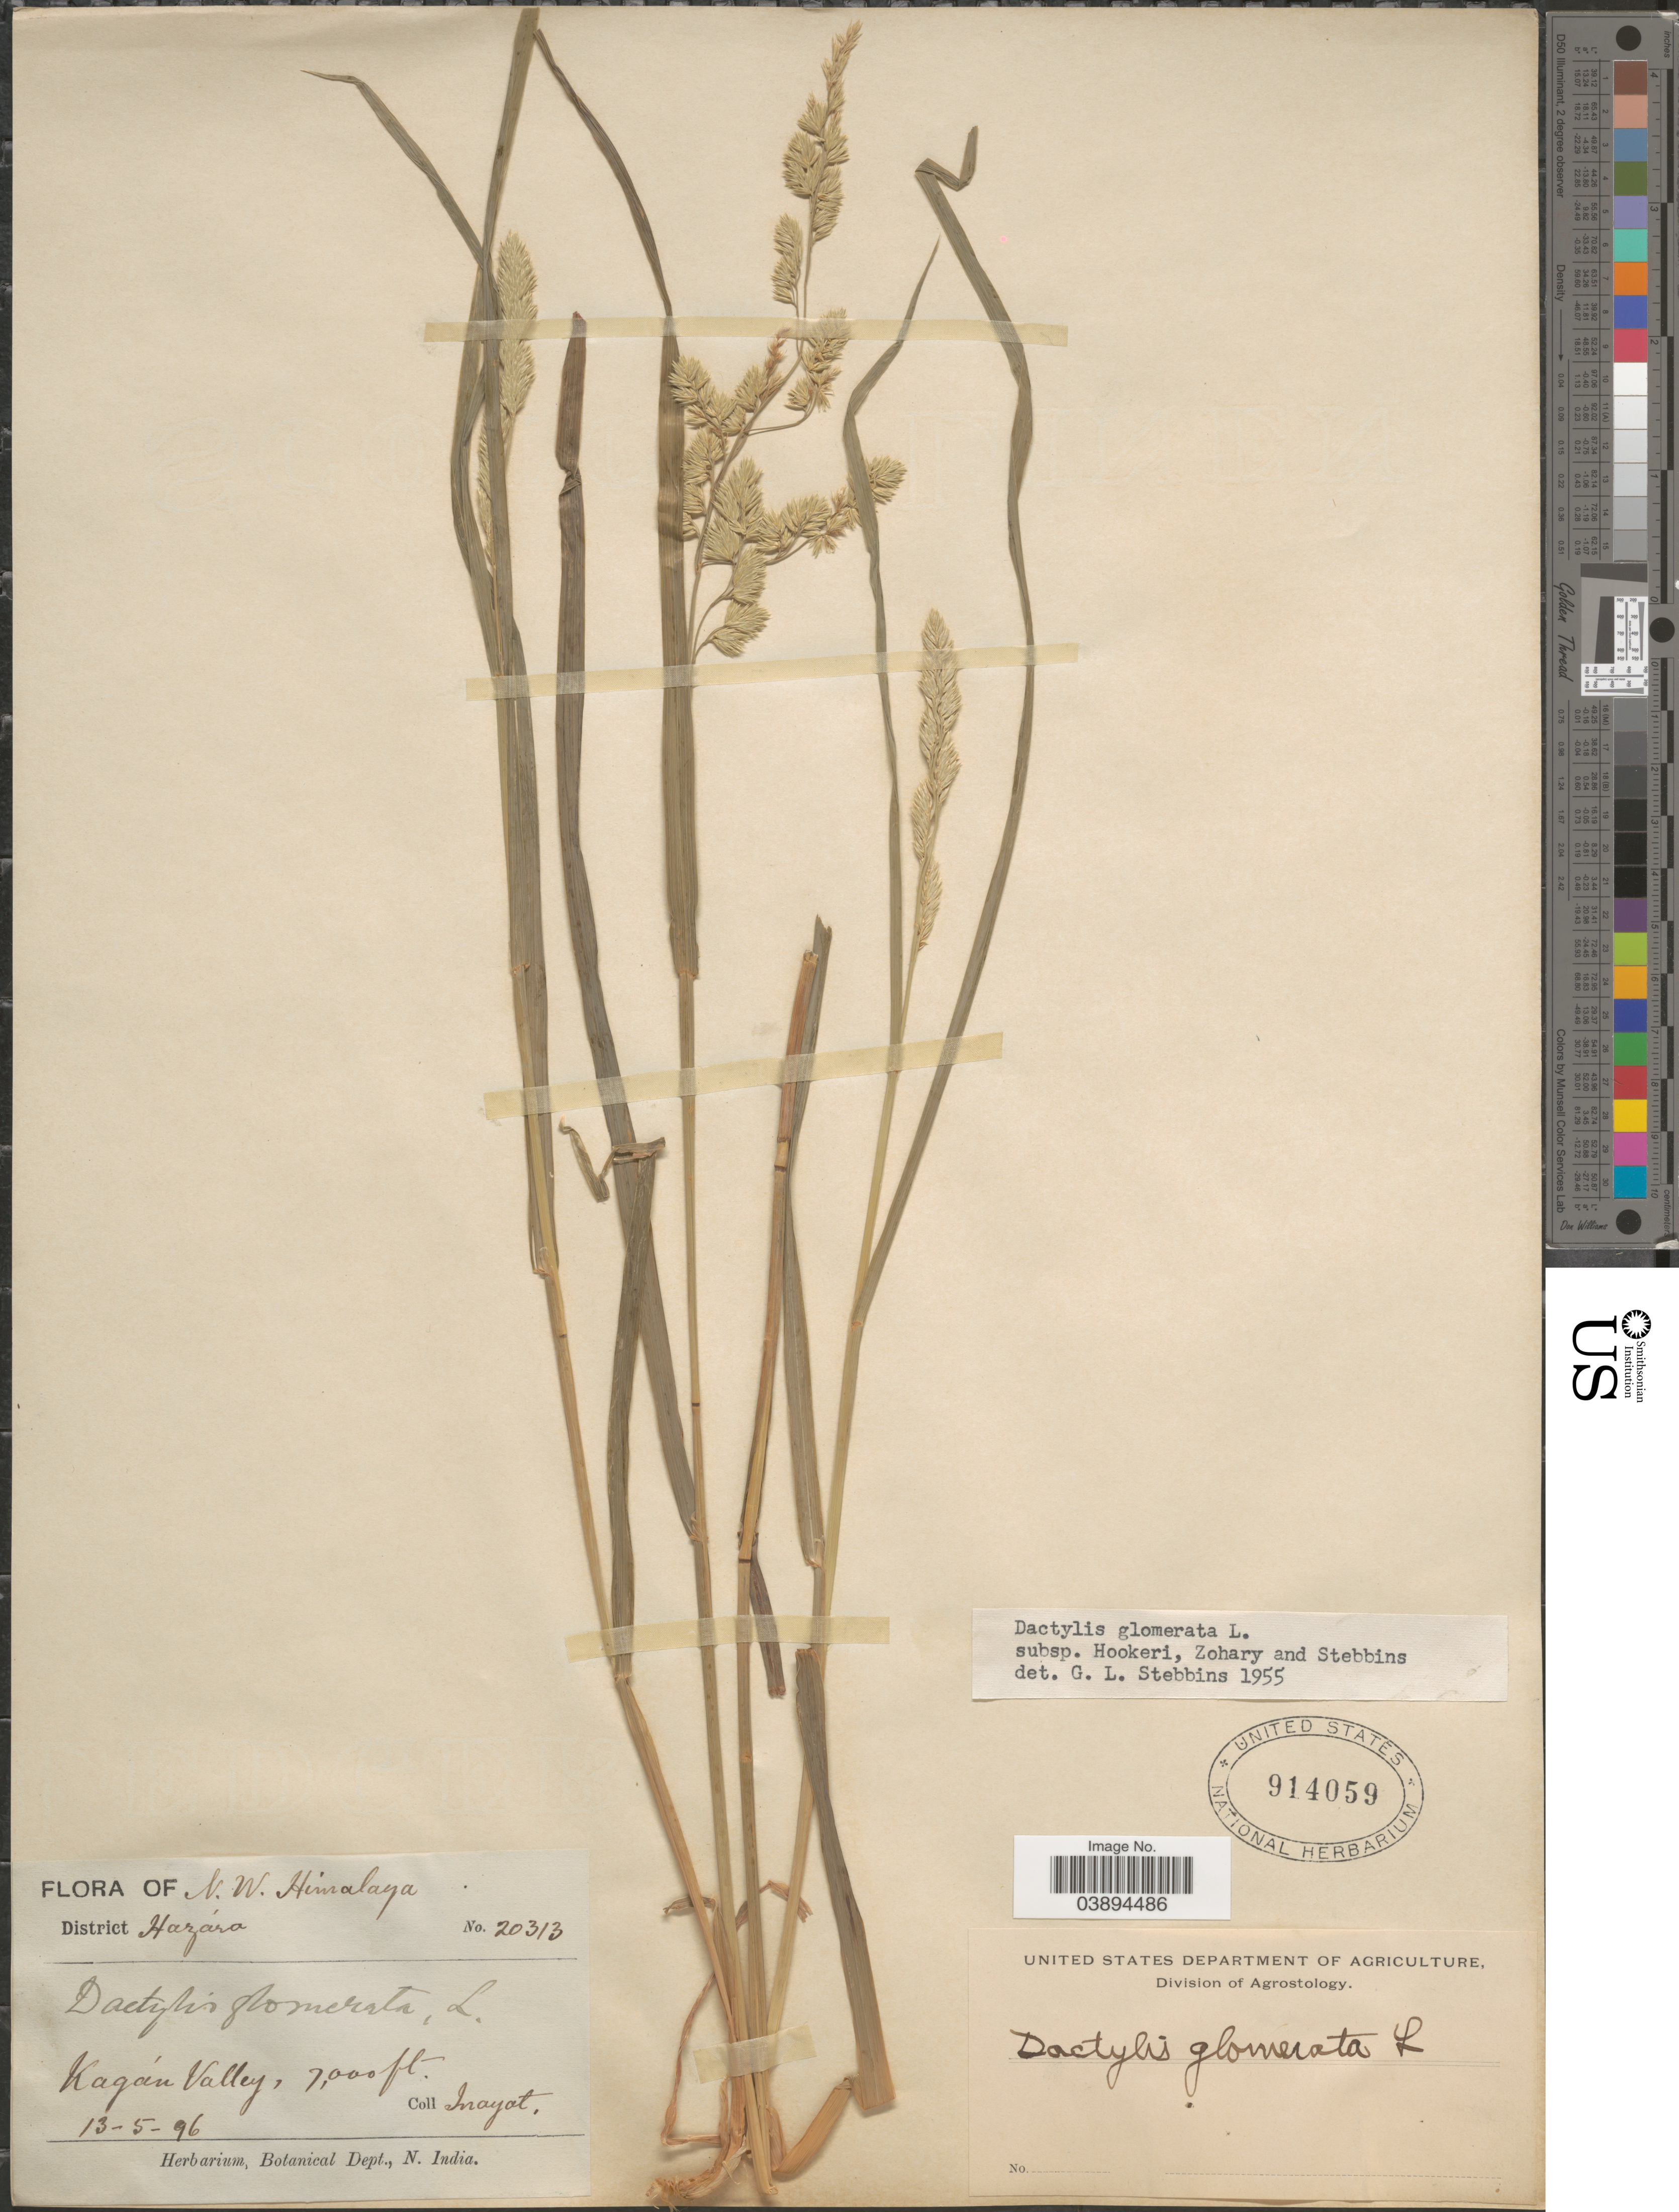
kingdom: Plantae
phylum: Tracheophyta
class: Liliopsida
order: Poales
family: Poaceae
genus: Dactylis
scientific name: Dactylis glomerata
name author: L.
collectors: -. Inayat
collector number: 20313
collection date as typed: Transcribed d/m/y: 13/5/96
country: Pakistan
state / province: Khyber Pakhtunkhwa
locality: N.W. Himalaya. District Hazára. Kagán Valley.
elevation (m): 2134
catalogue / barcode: US 914059